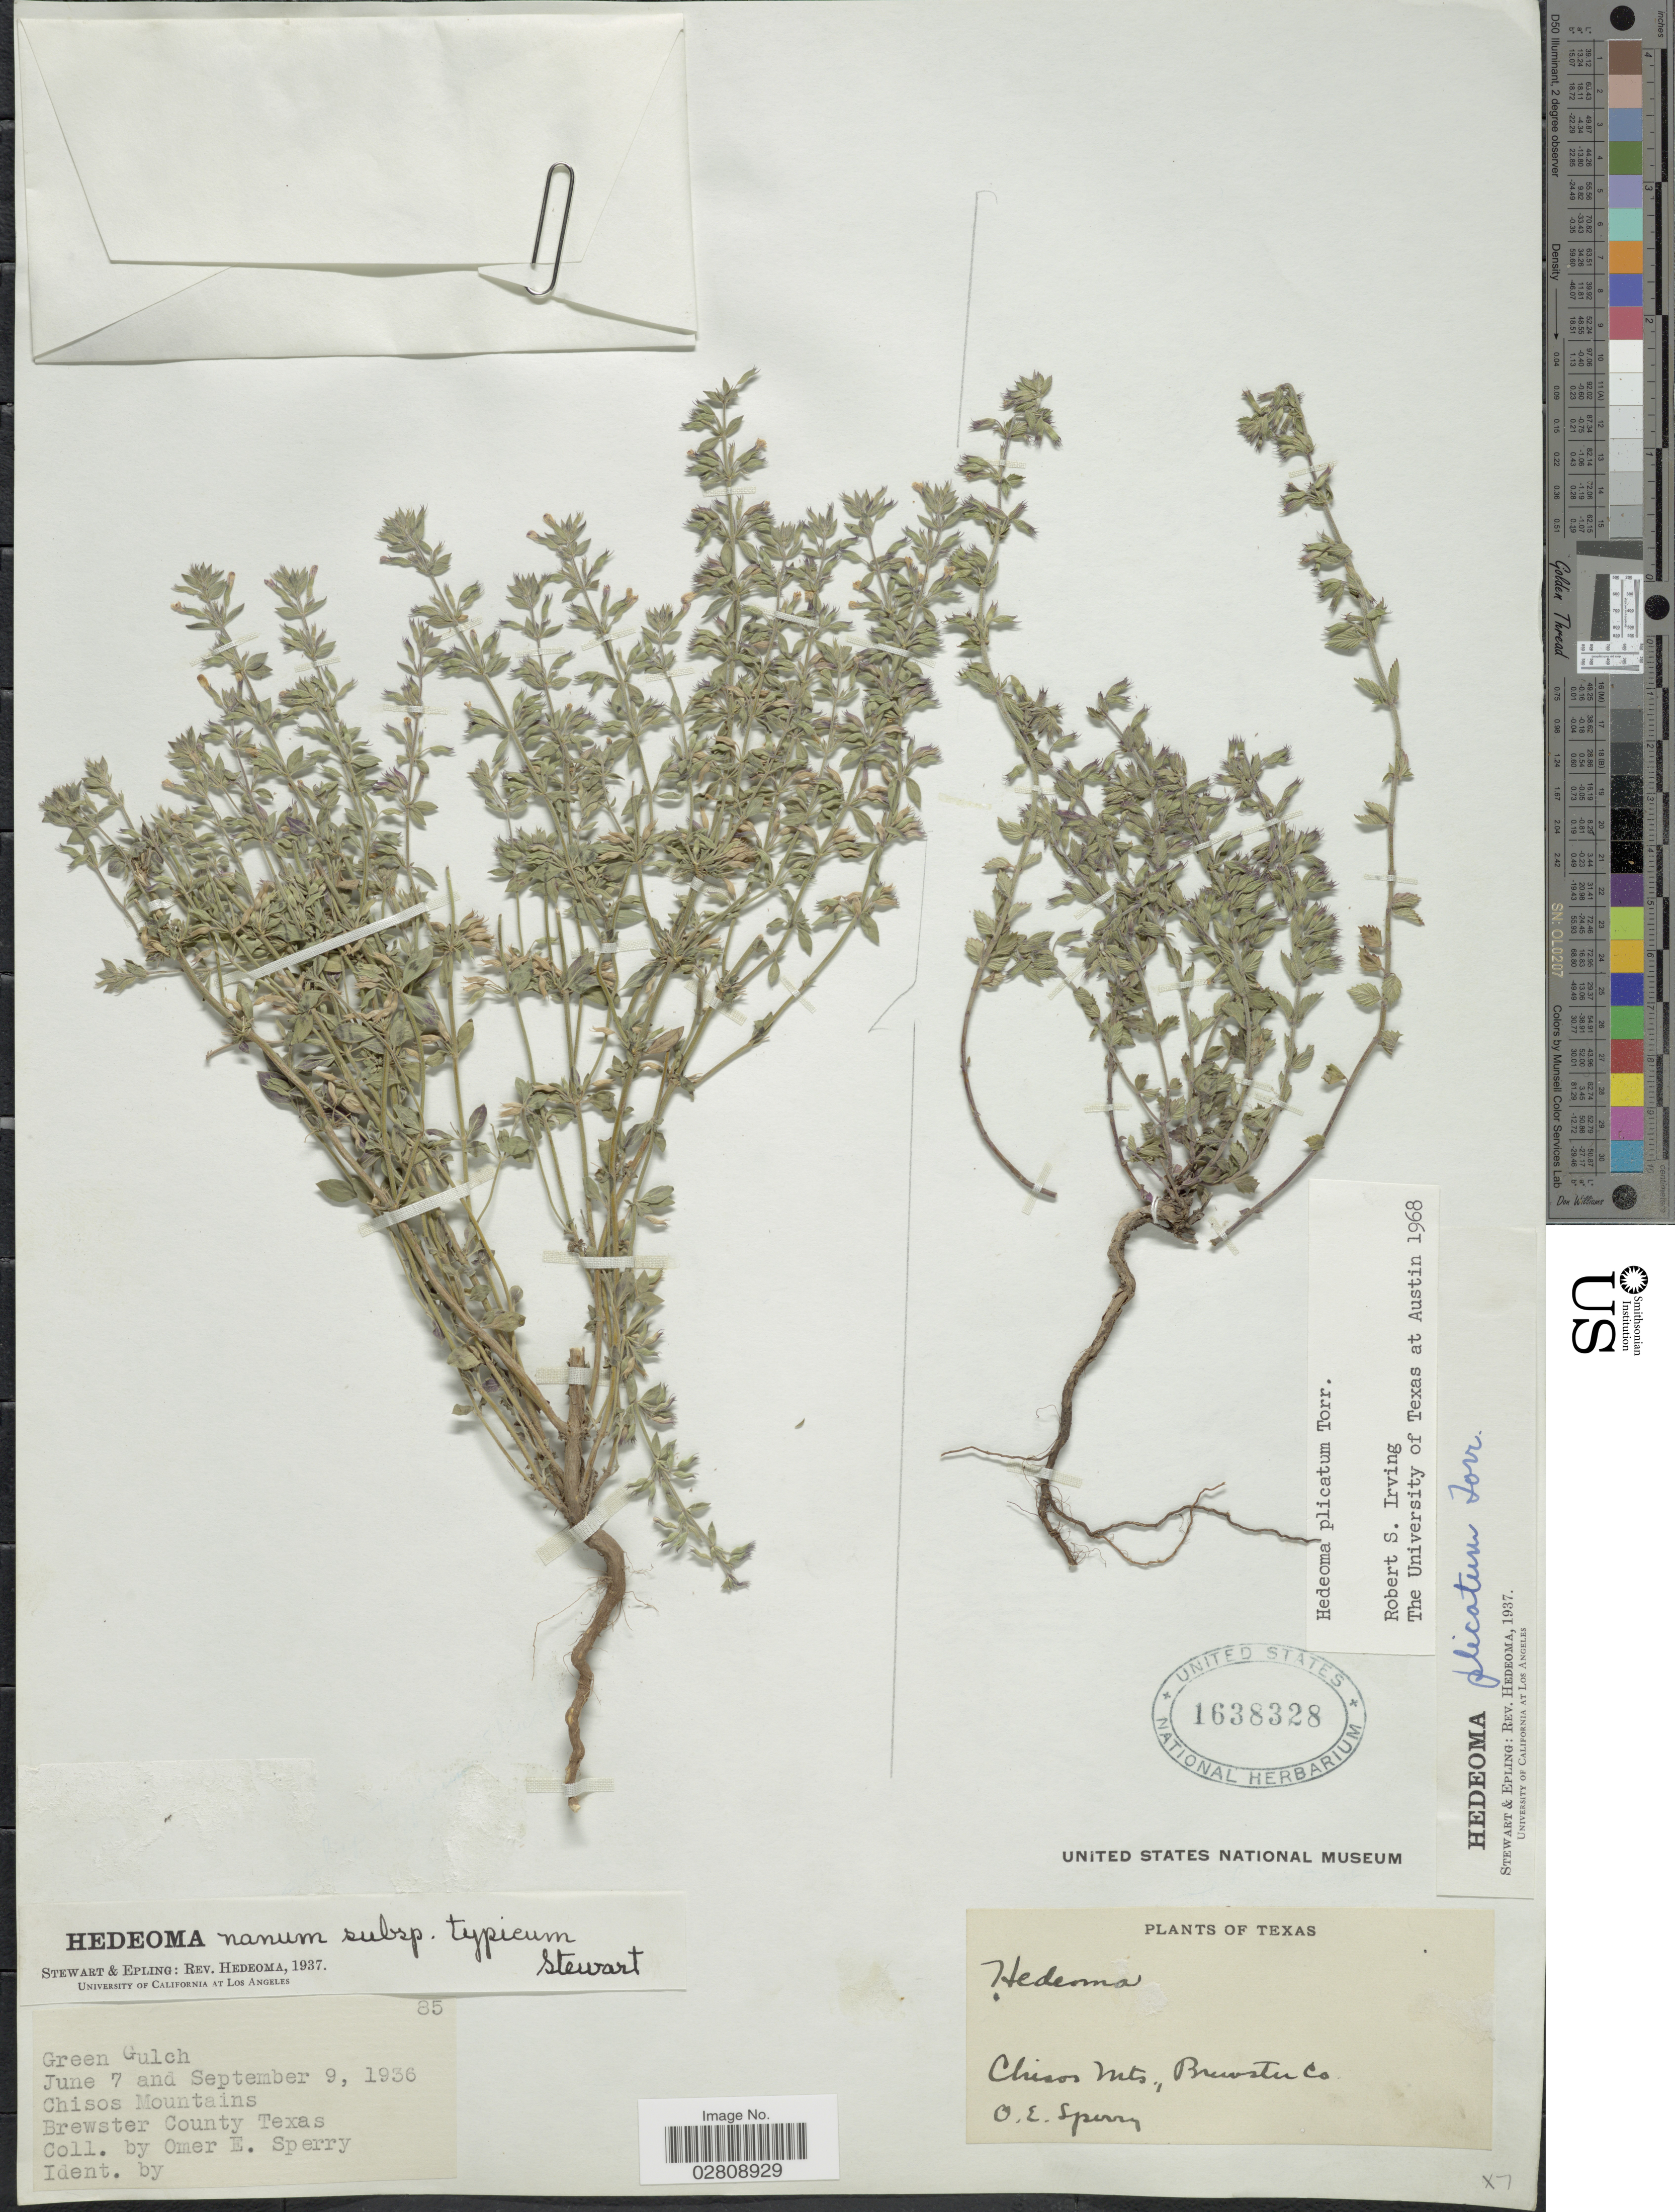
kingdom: Plantae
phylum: Tracheophyta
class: Magnoliopsida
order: Lamiales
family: Lamiaceae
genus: Hedeoma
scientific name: Hedeoma plicatum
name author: Torr. in Emory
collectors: O. E. Sperry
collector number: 85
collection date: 1936-06-07/1936-09-09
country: United States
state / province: Texas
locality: Chisos Mountains. Brewster County.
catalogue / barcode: US 1638328